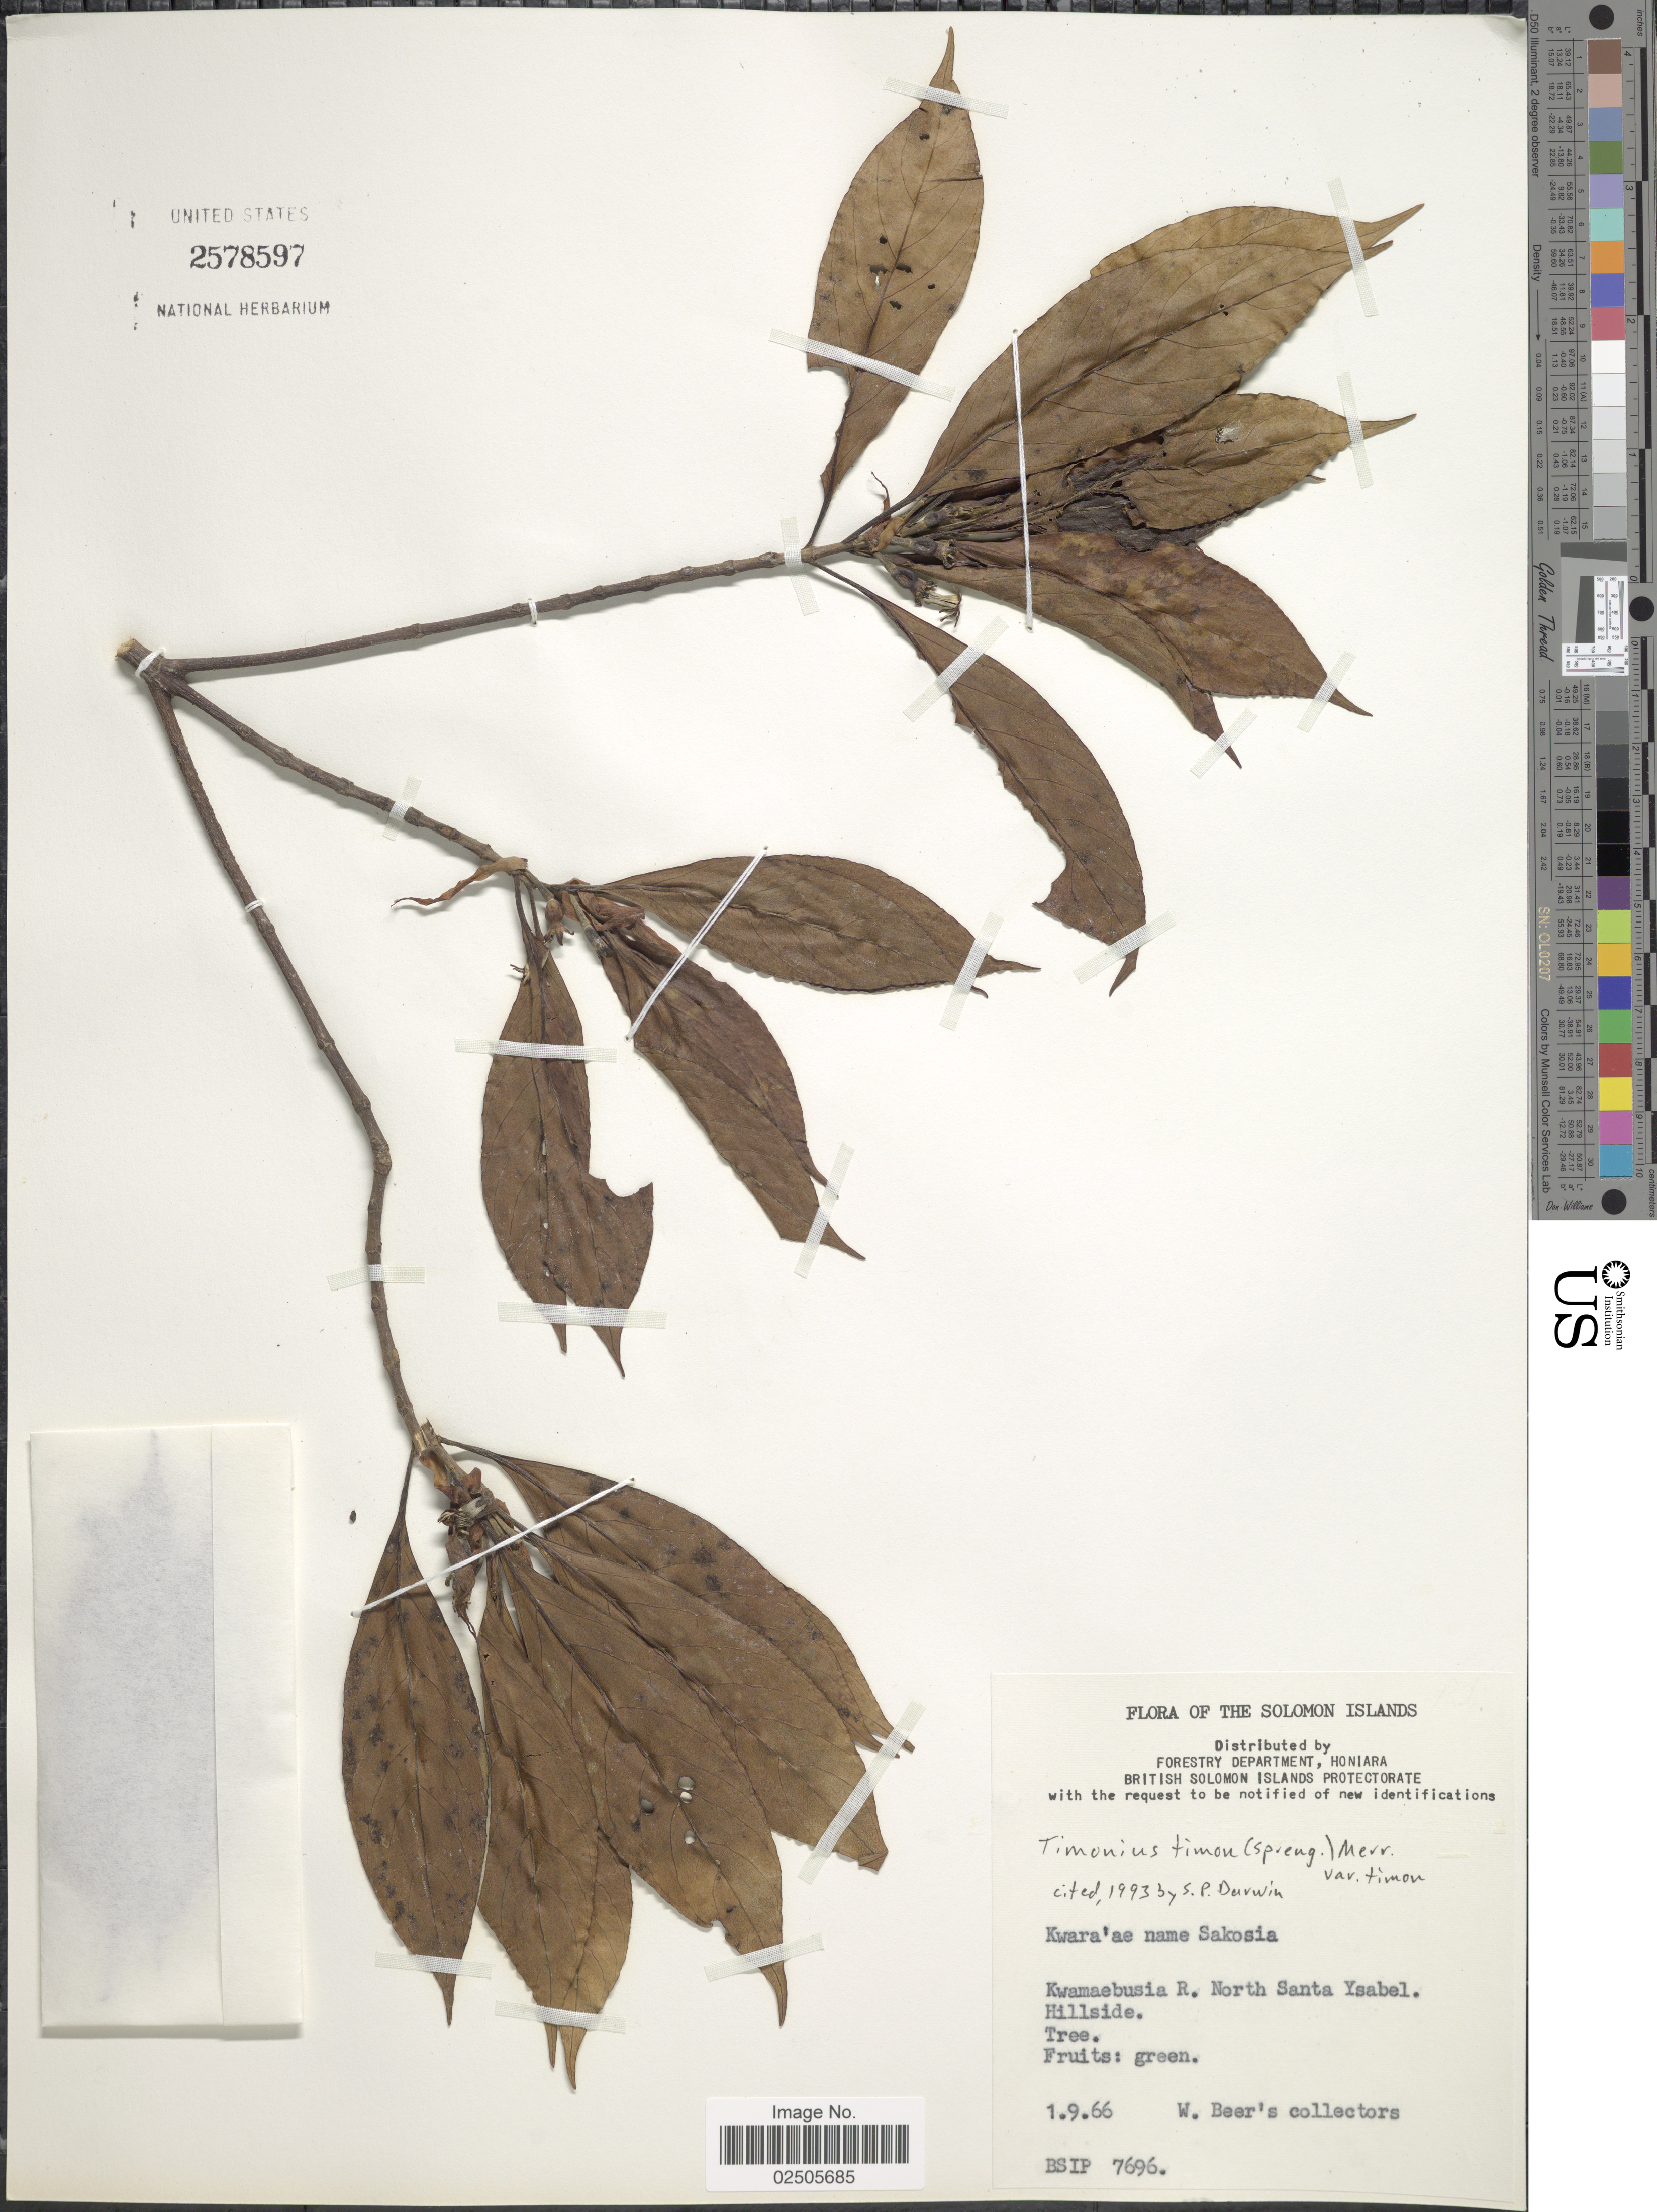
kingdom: Plantae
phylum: Tracheophyta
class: Magnoliopsida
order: Gentianales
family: Rubiaceae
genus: Timonius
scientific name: Timonius timon var. timon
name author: (Spreng.) Merr.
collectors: W. Beer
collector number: BSIP7696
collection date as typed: Transcribed d/m/y: 1/9/66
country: Solomon Islands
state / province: Solomon Islands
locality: Kwamaebusia R. North Santa Ysabel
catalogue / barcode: US 2578597